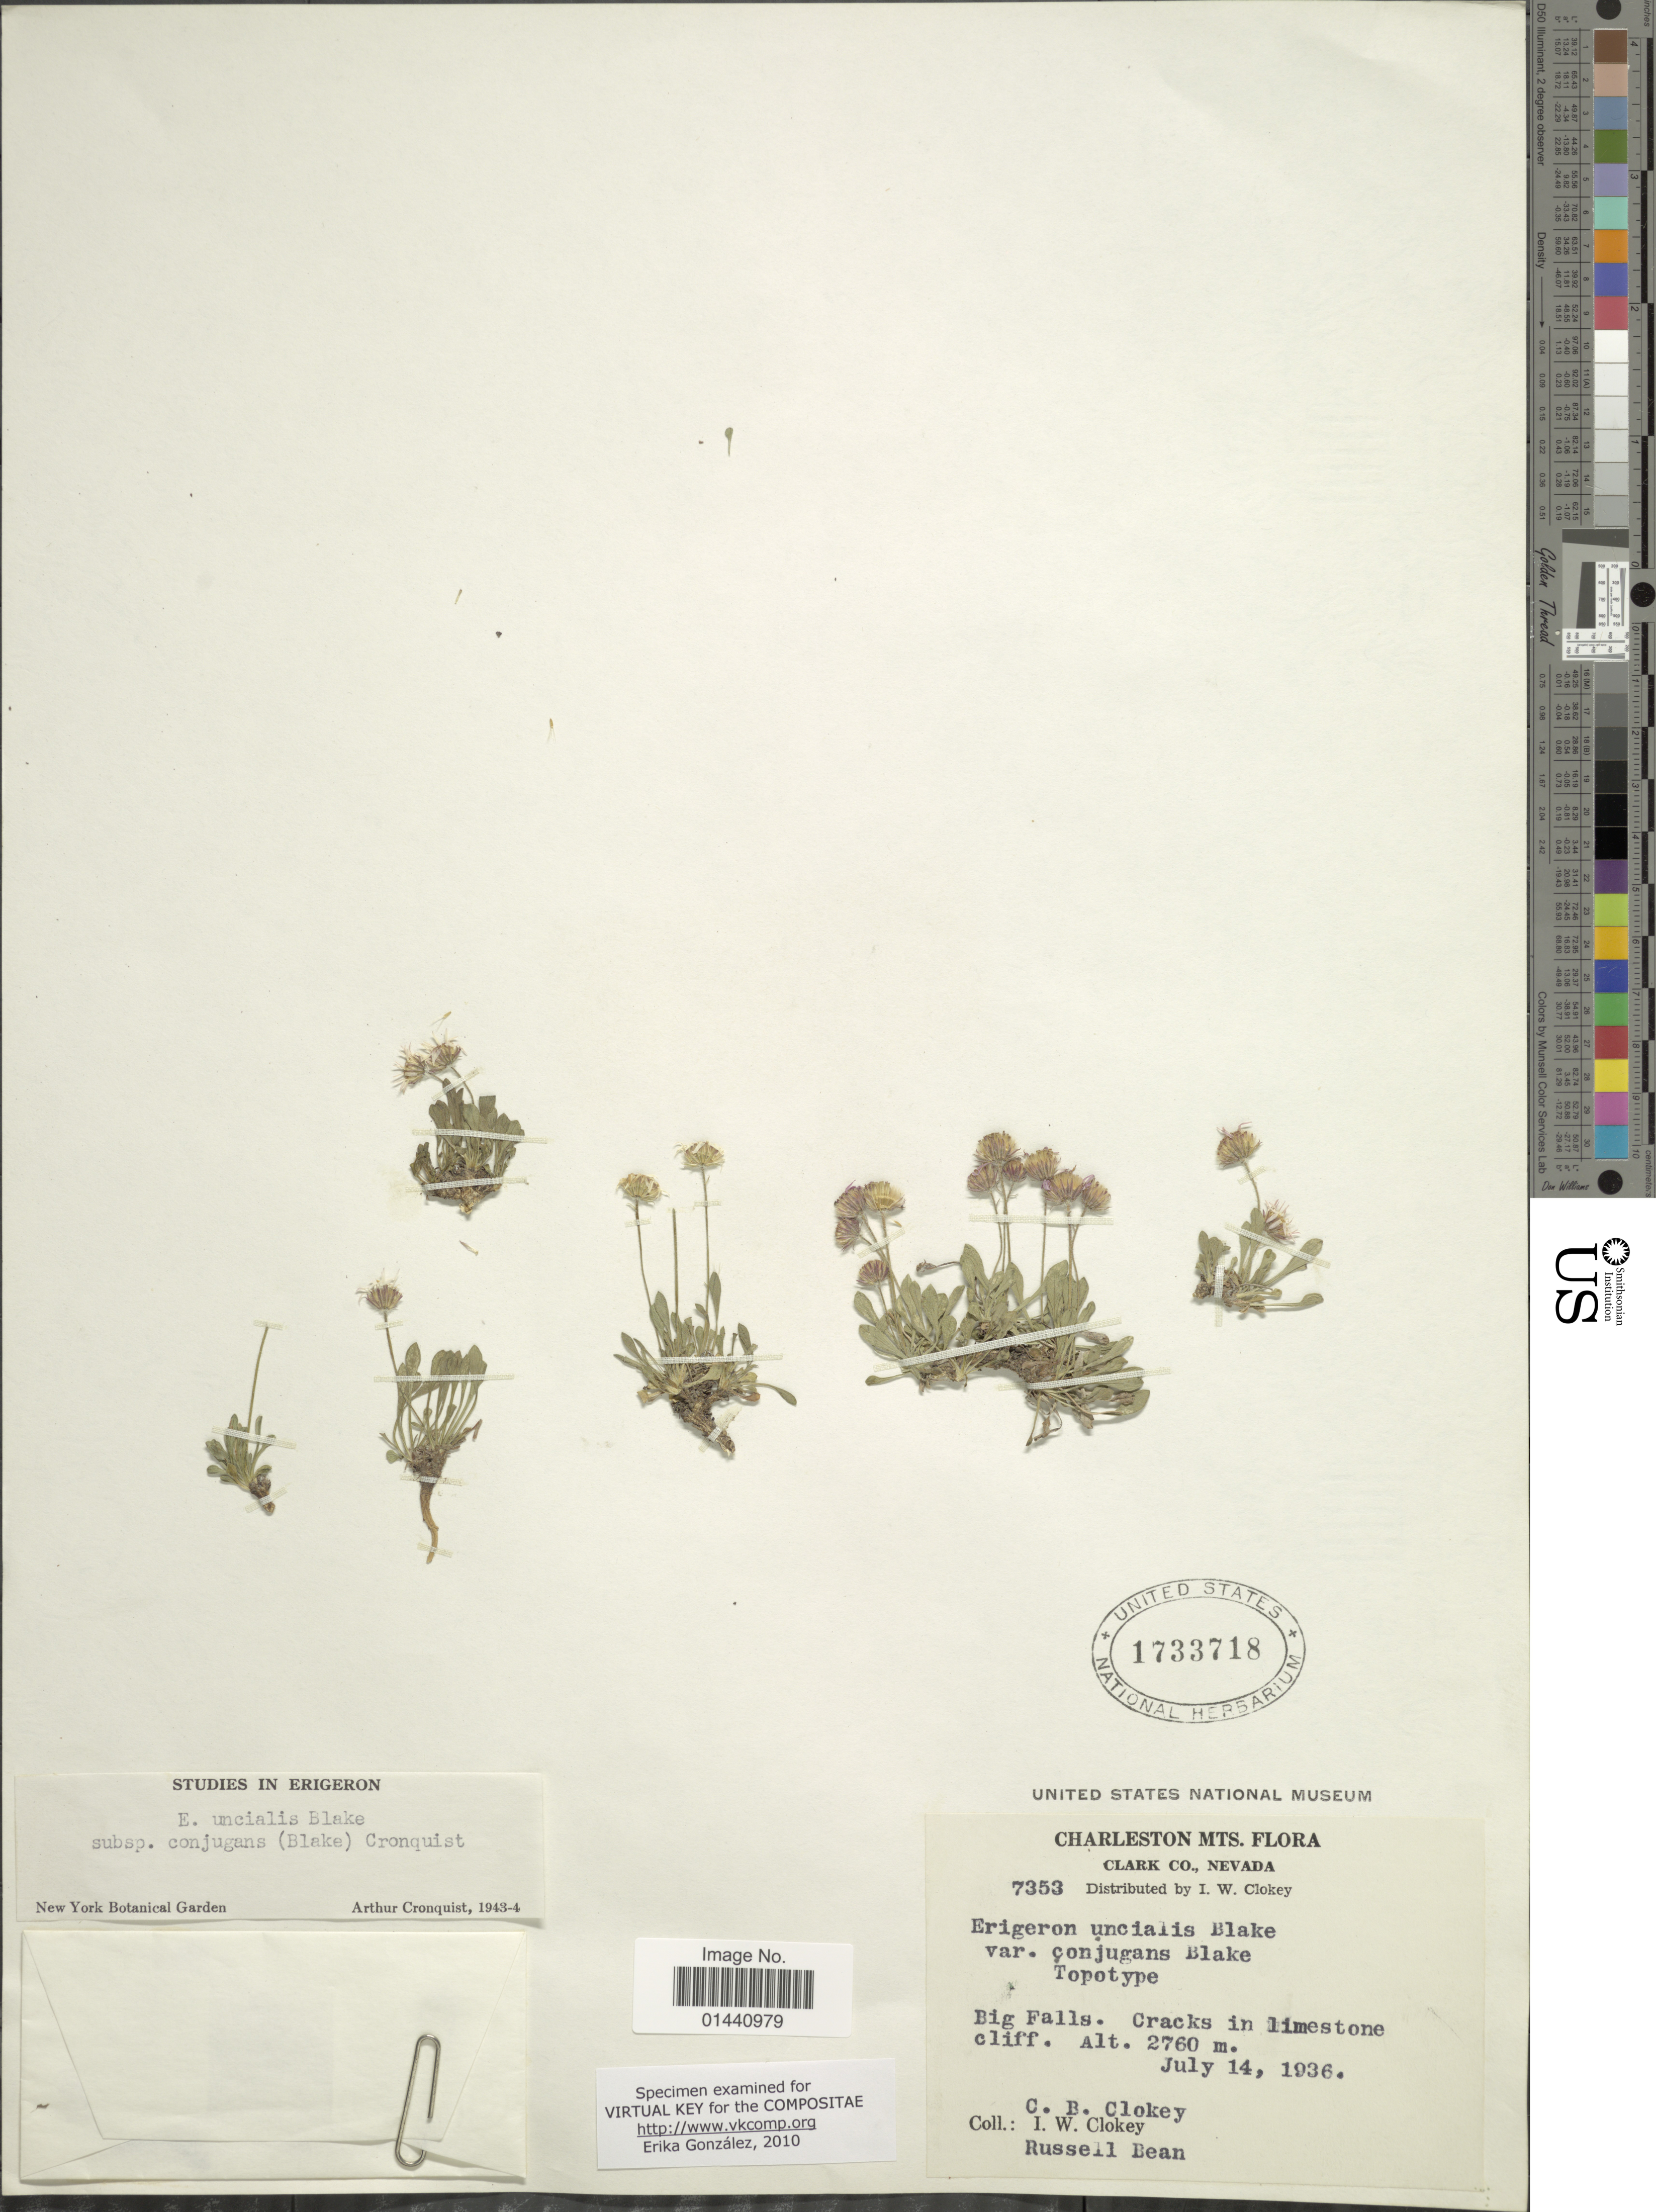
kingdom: Plantae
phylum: Tracheophyta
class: Magnoliopsida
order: Asterales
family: Asteraceae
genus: Erigeron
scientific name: Erigeron uncialis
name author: S.F. Blake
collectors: C. Clokey, I. W. Clokey & R. Bean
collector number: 7353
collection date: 1936-07-14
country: United States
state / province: Nevada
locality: Charleston Mts., Clark Co., Big Falls, cracks in limestone cliff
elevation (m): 2760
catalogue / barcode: US 1733718